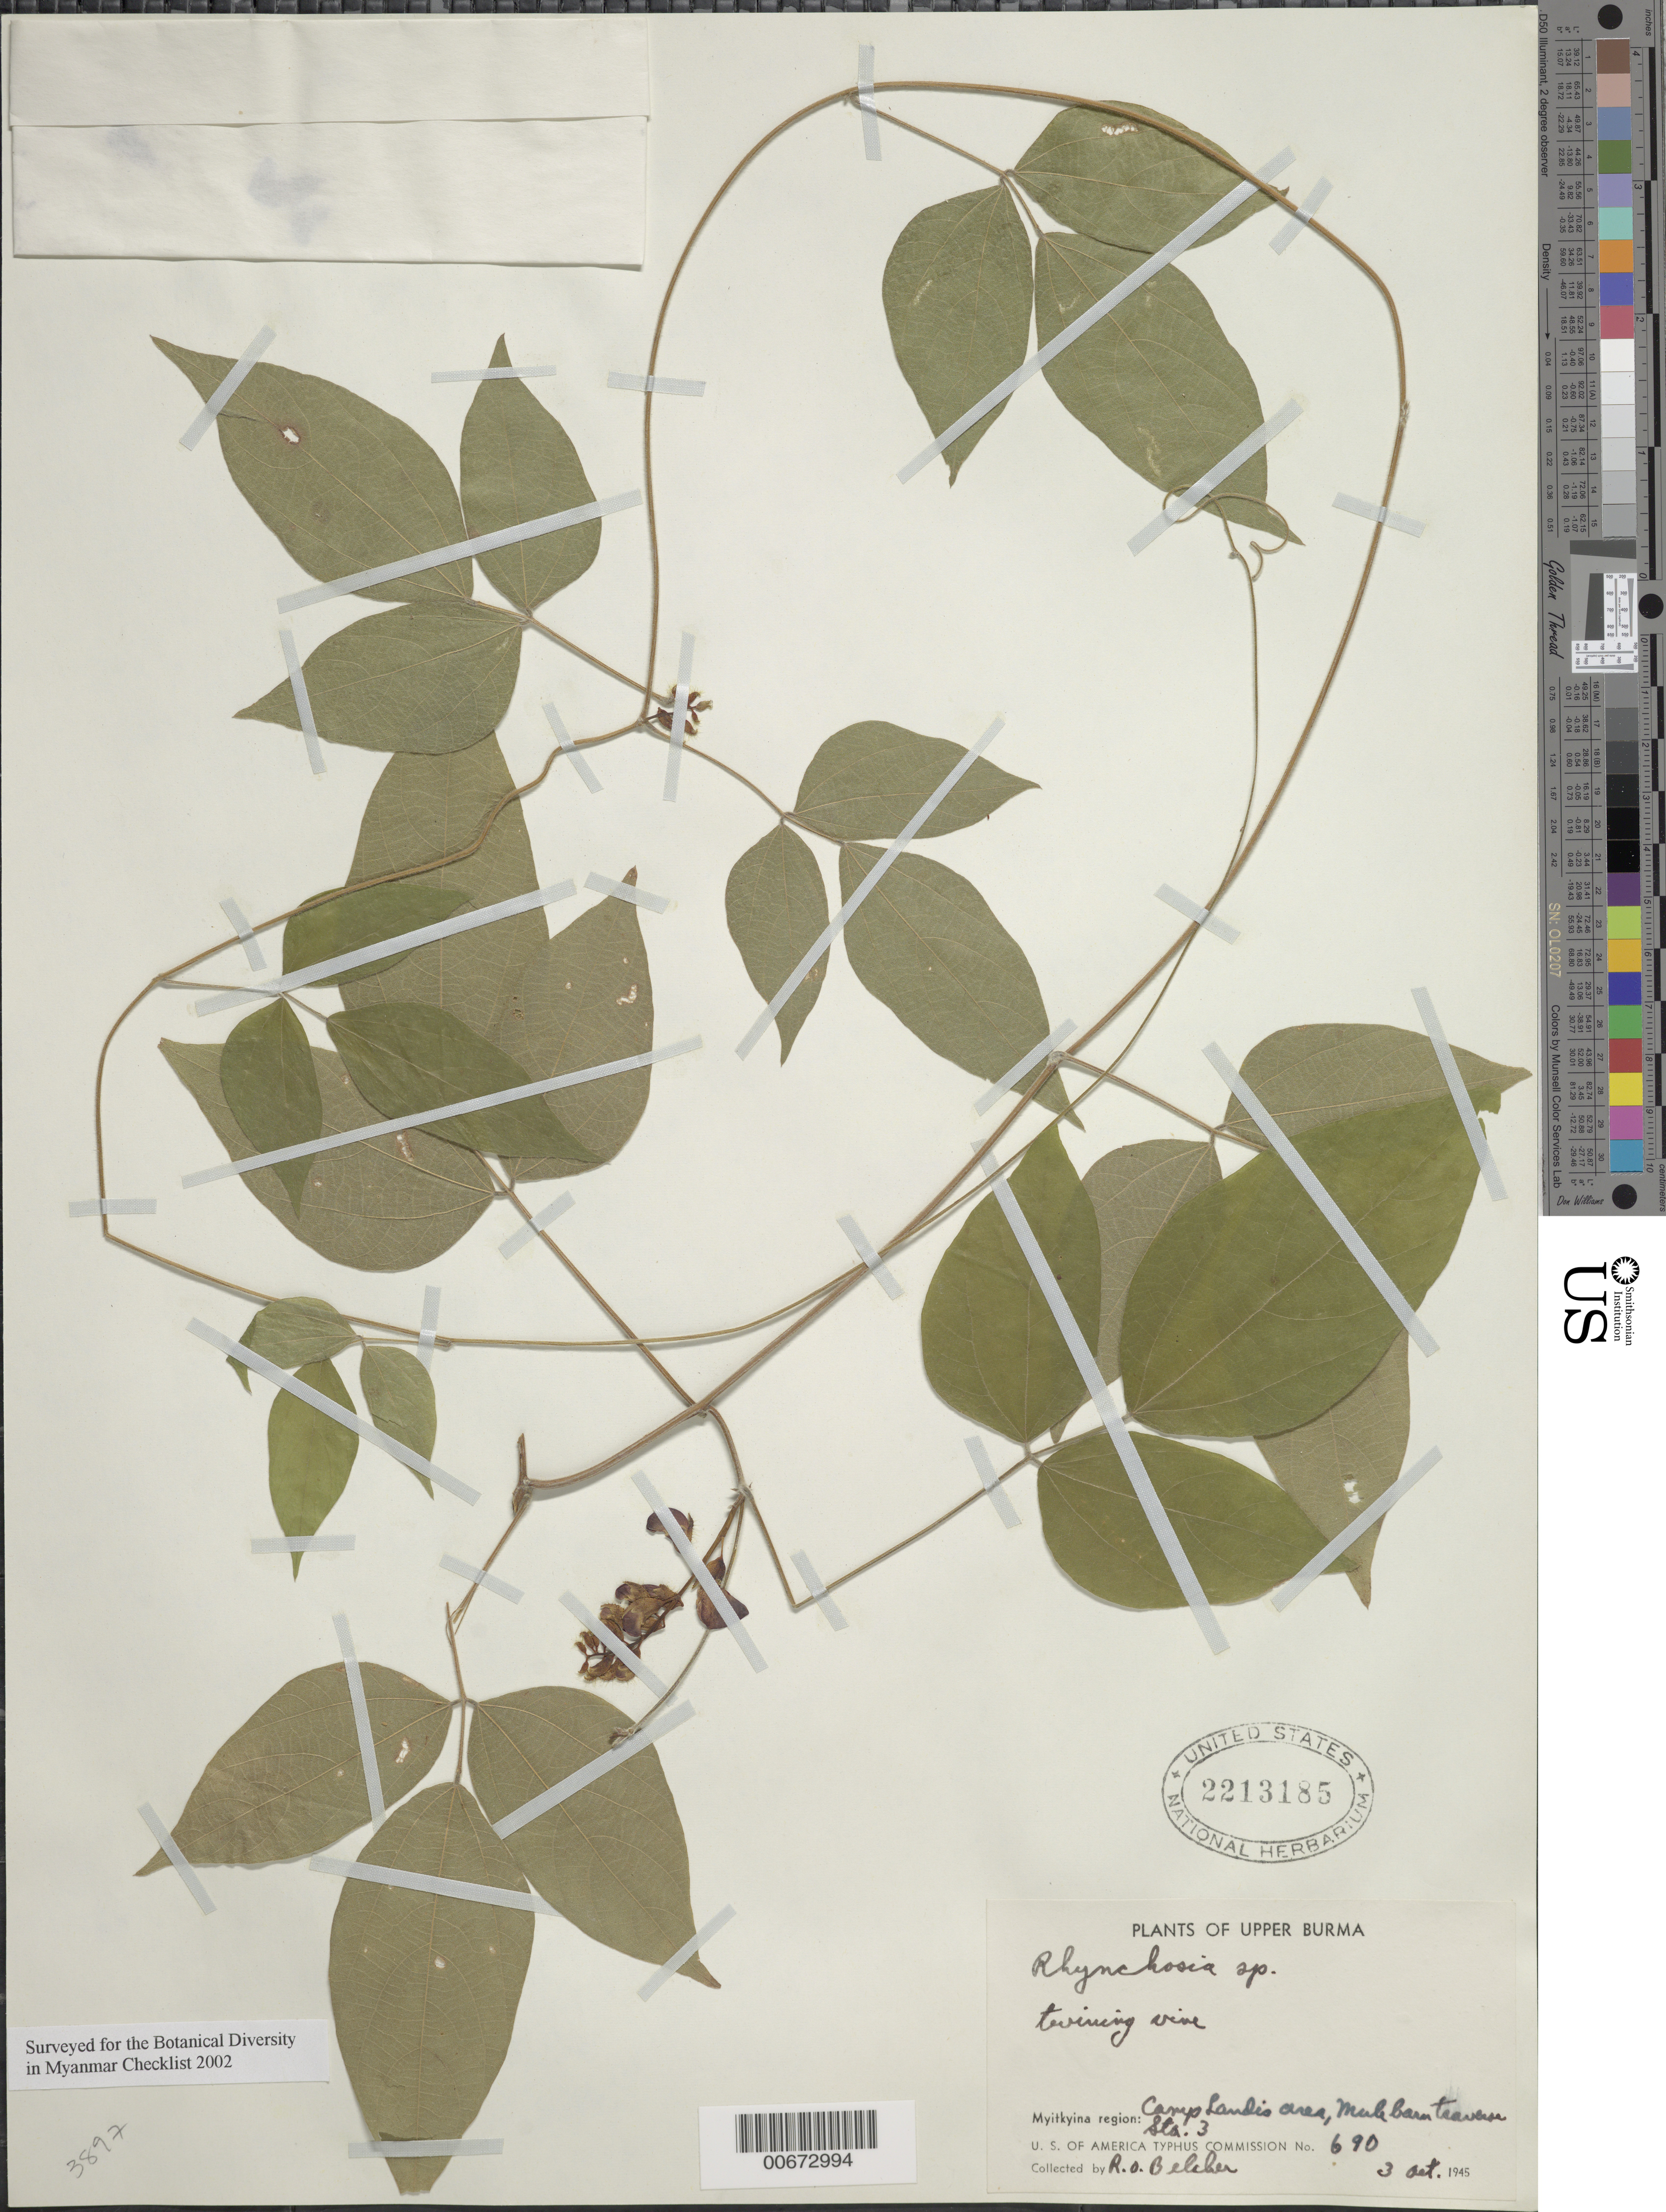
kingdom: Plantae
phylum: Tracheophyta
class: Magnoliopsida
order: Fabales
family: Fabaceae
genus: Rhynchosia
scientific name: Rhynchosia sp.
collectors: R. Belcher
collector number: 690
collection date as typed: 03 Oct 1945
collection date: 1945-10-03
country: Myanmar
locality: Upper Burma, Camp Landis area, Mule Barn Traverse, Myitkyina.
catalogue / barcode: US 2213185